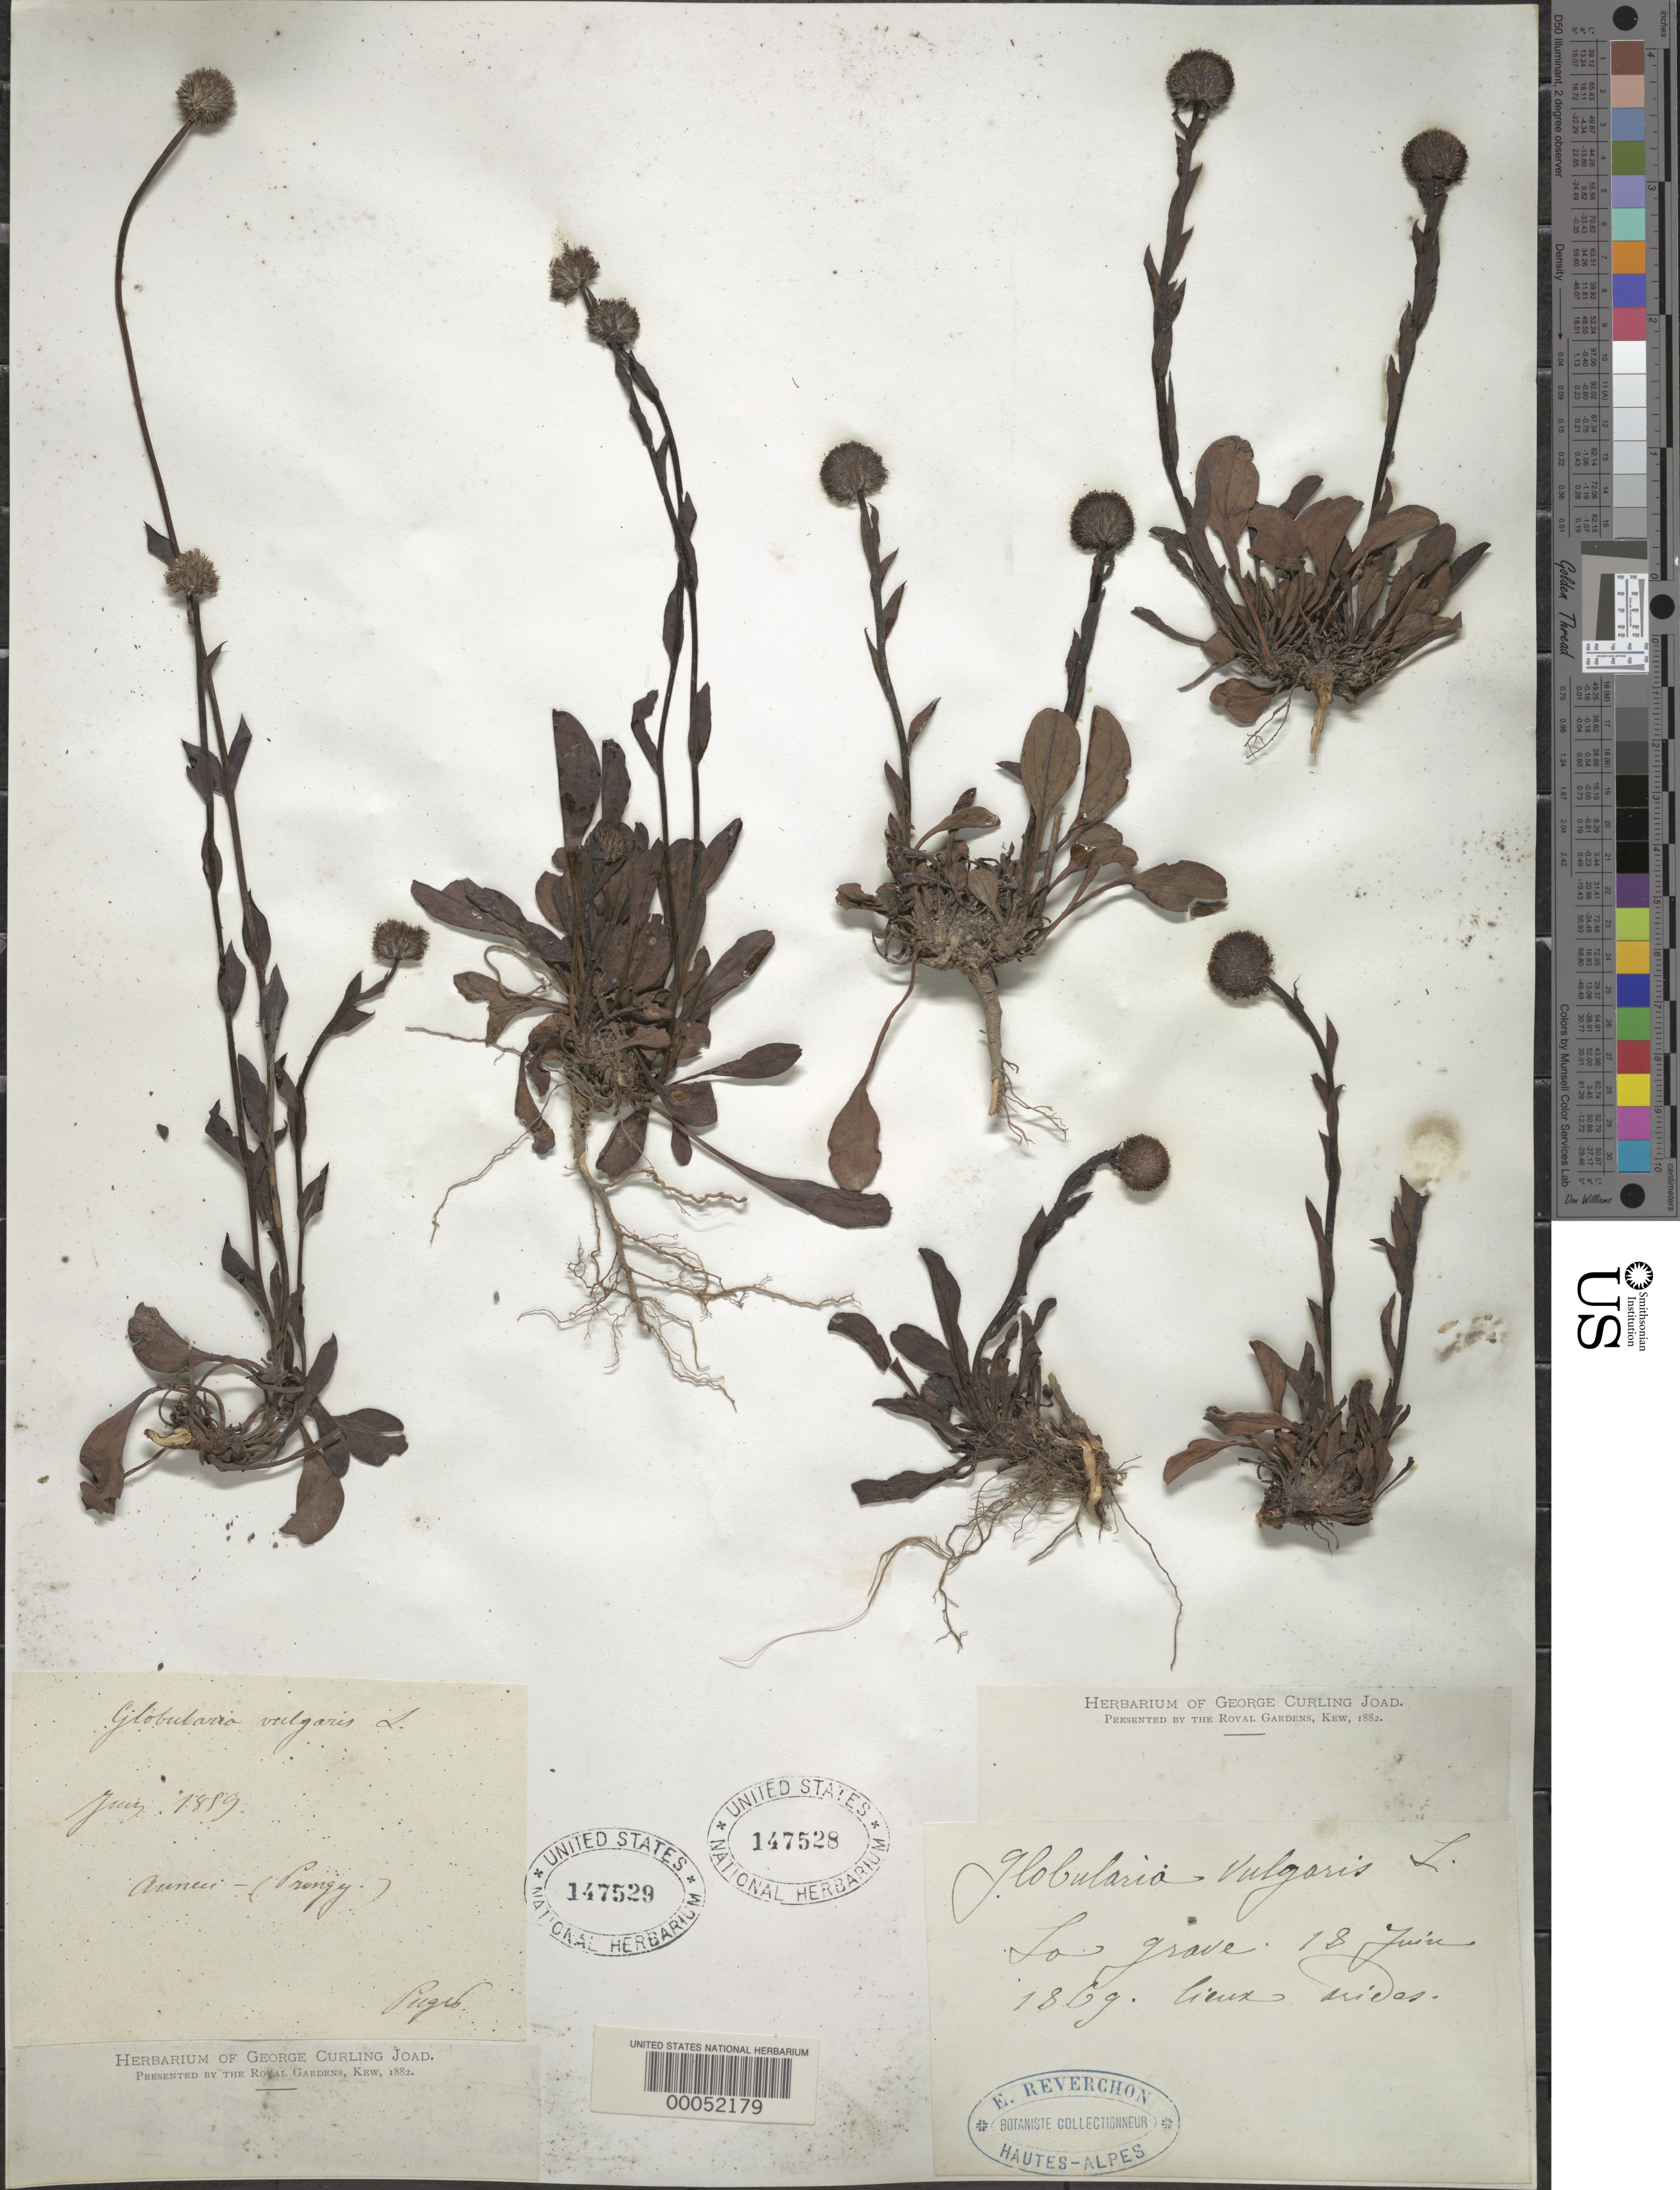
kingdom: Plantae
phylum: Tracheophyta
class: Magnoliopsida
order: Lamiales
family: Plantaginaceae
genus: Globularia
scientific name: Globularia vulgaris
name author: L.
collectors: E. Reverchon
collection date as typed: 18 Jun 1869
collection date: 1869-06-18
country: Panama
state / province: Chiriquí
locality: Around San Felix.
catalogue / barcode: US 147528